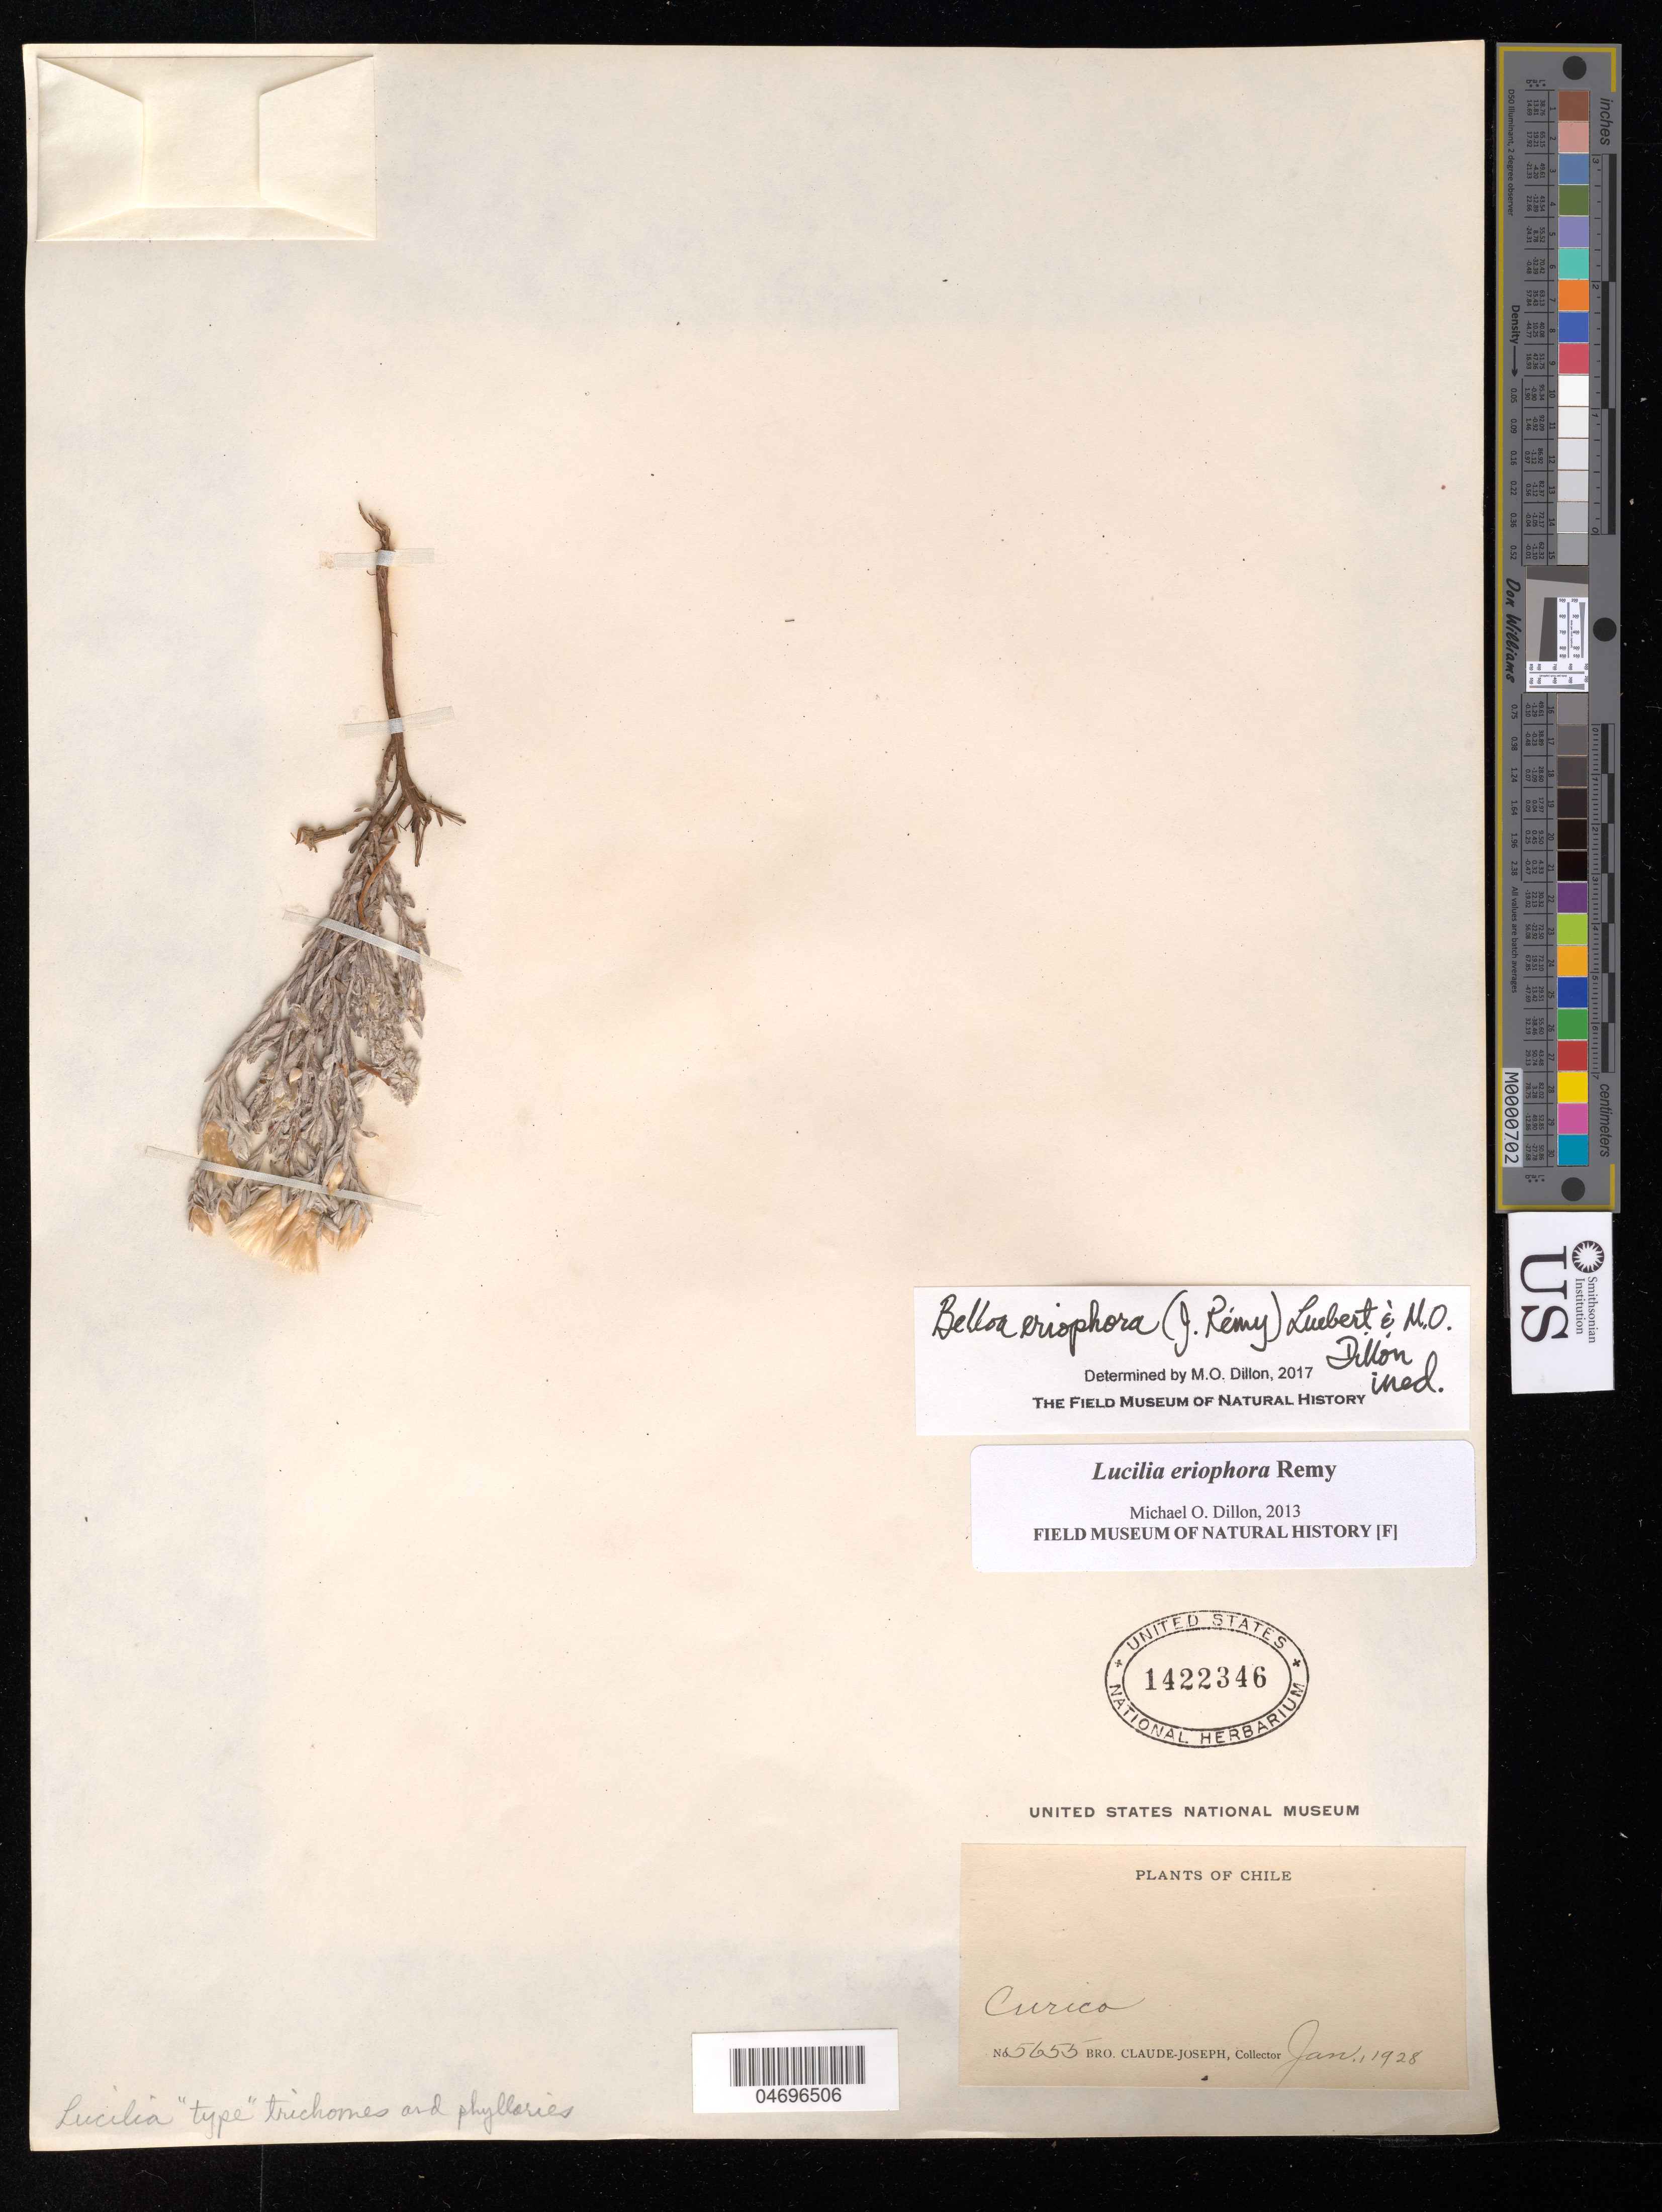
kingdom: Plantae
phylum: Tracheophyta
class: Magnoliopsida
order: Asterales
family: Asteraceae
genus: Belloa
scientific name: Belloa eriophora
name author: (J. Rémy) & Dillon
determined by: Dillon, M. O.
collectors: Bro. Claude-Joseph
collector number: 5655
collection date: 1928-01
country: Chile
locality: Curico.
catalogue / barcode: US 1422346